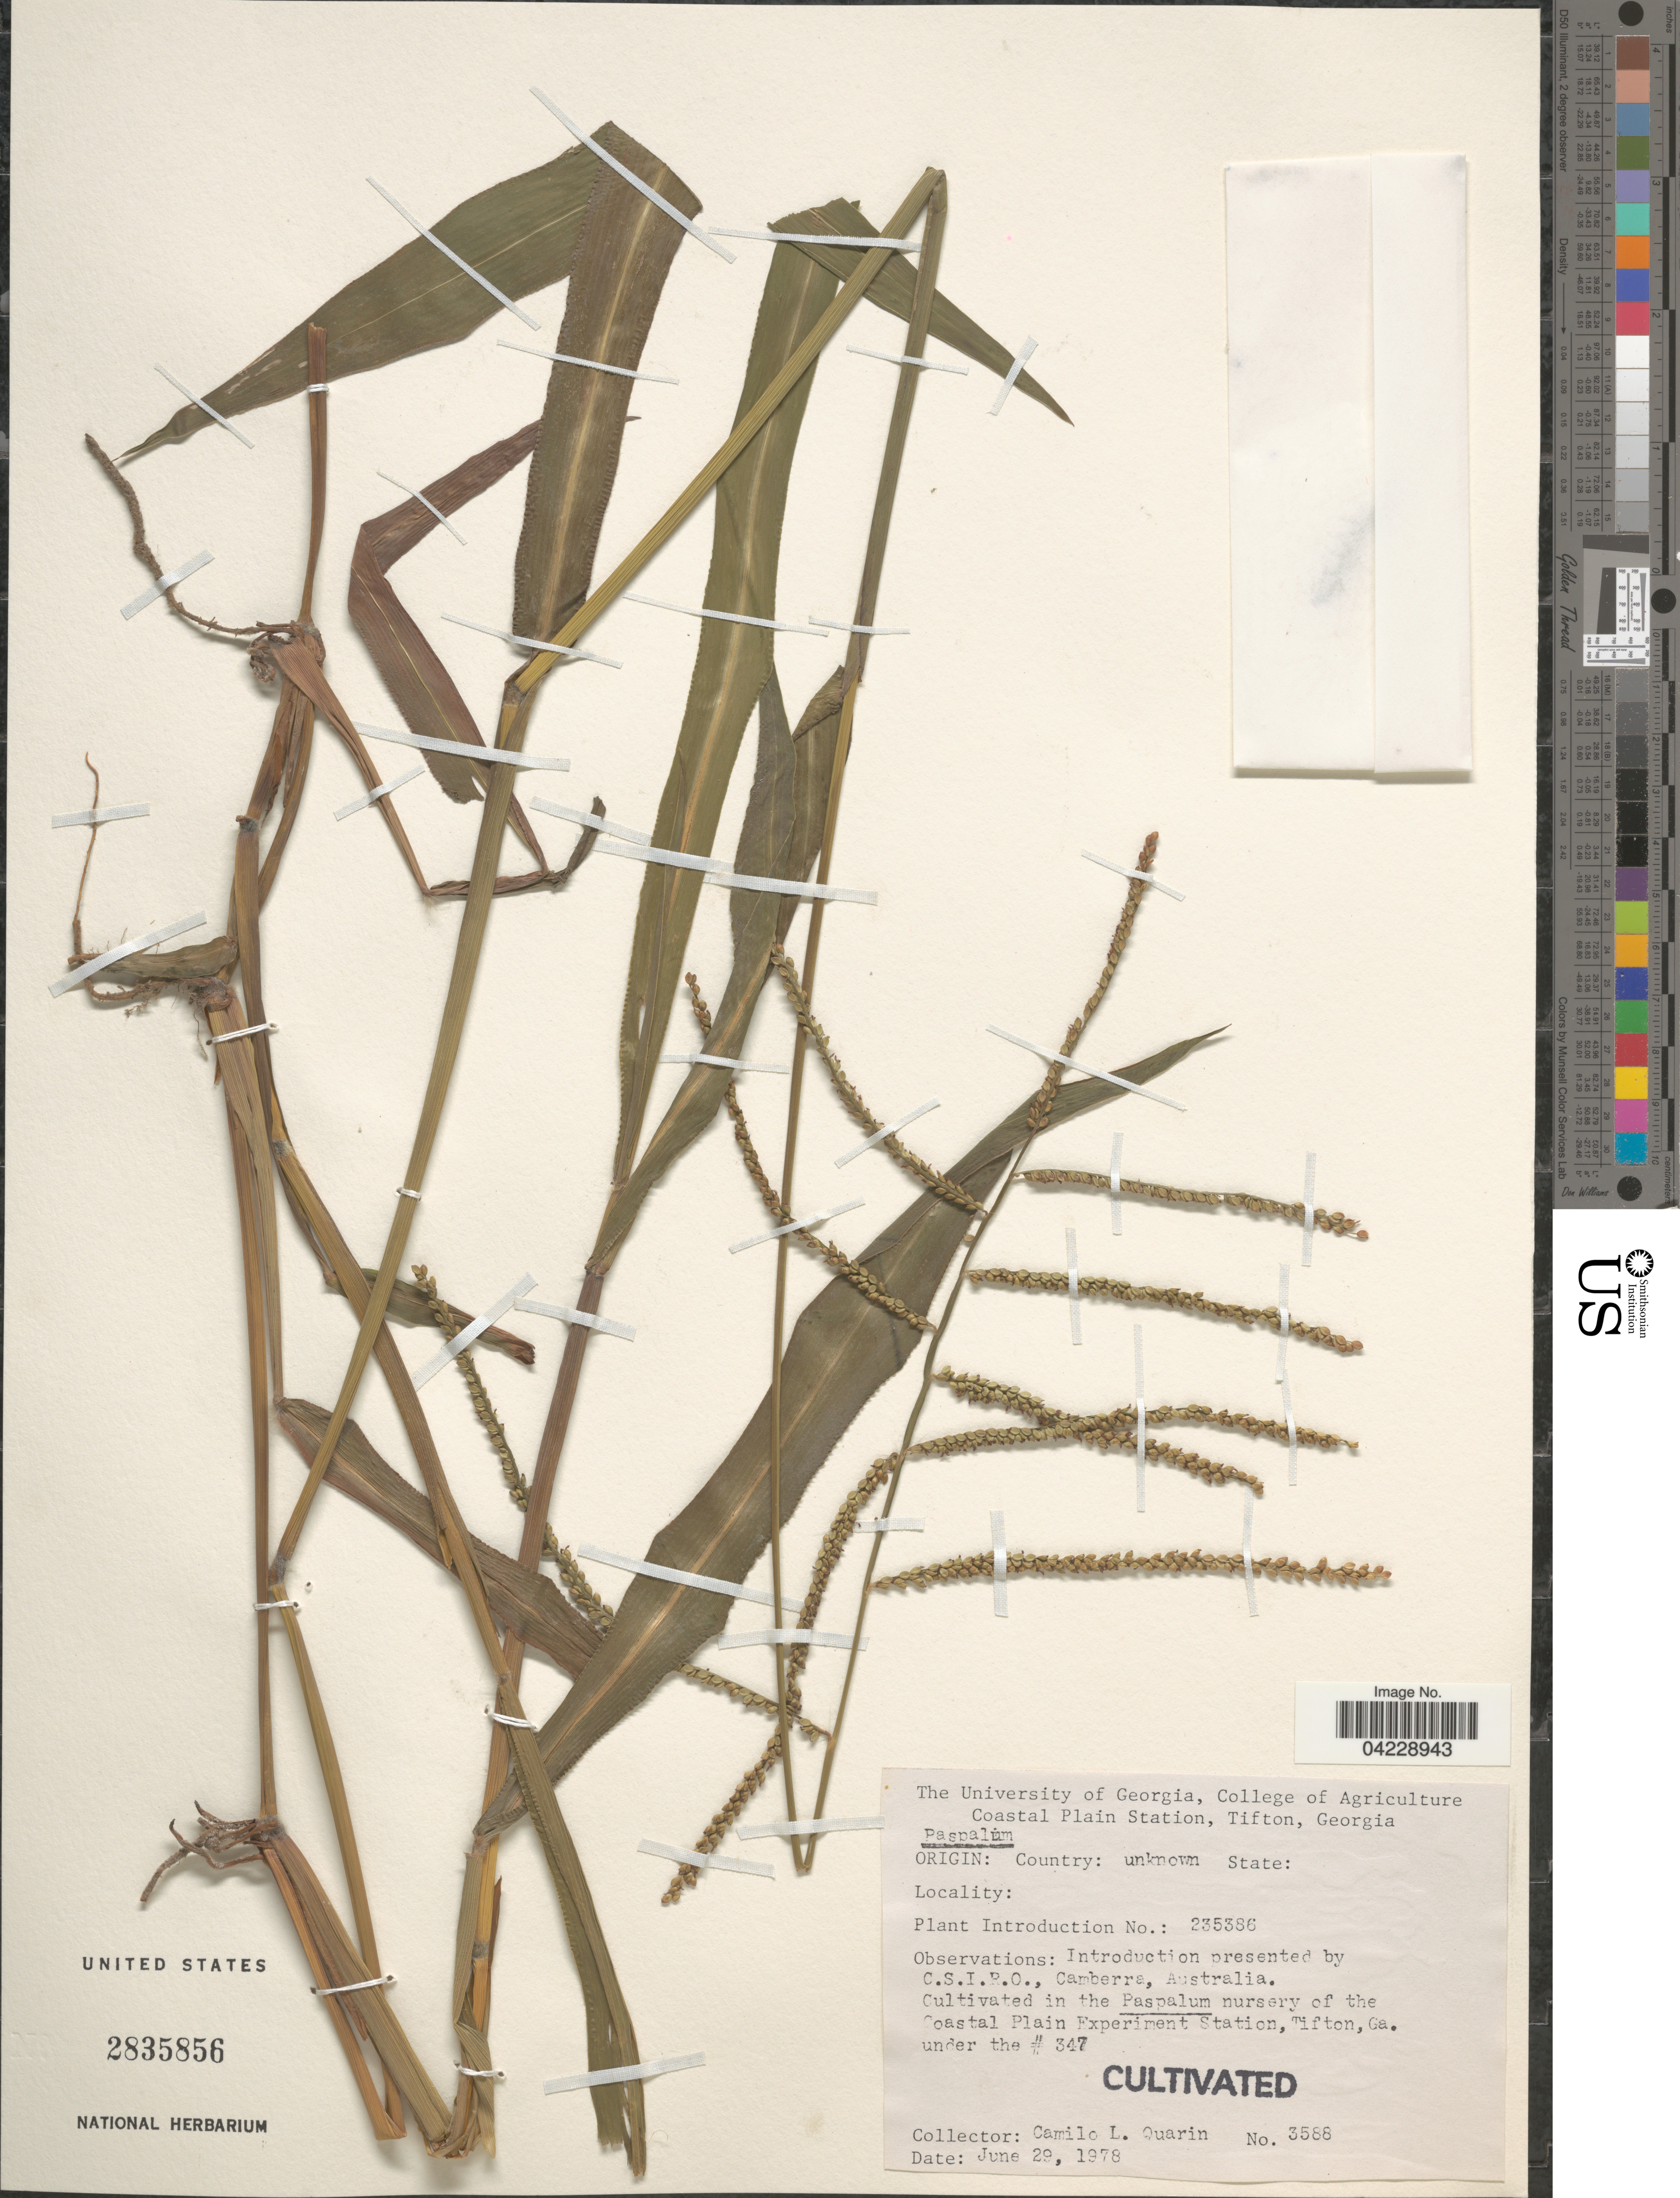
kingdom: Plantae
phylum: Tracheophyta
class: Liliopsida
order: Poales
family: Poaceae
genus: Paspalum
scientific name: Paspalum sp.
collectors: C. Quarin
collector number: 3588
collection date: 1978-06-29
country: United States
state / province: Georgia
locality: In the Paspalum nursery of the Coastal Plain Experiment Station, Tifton, under the # 347.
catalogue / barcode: US 2835856